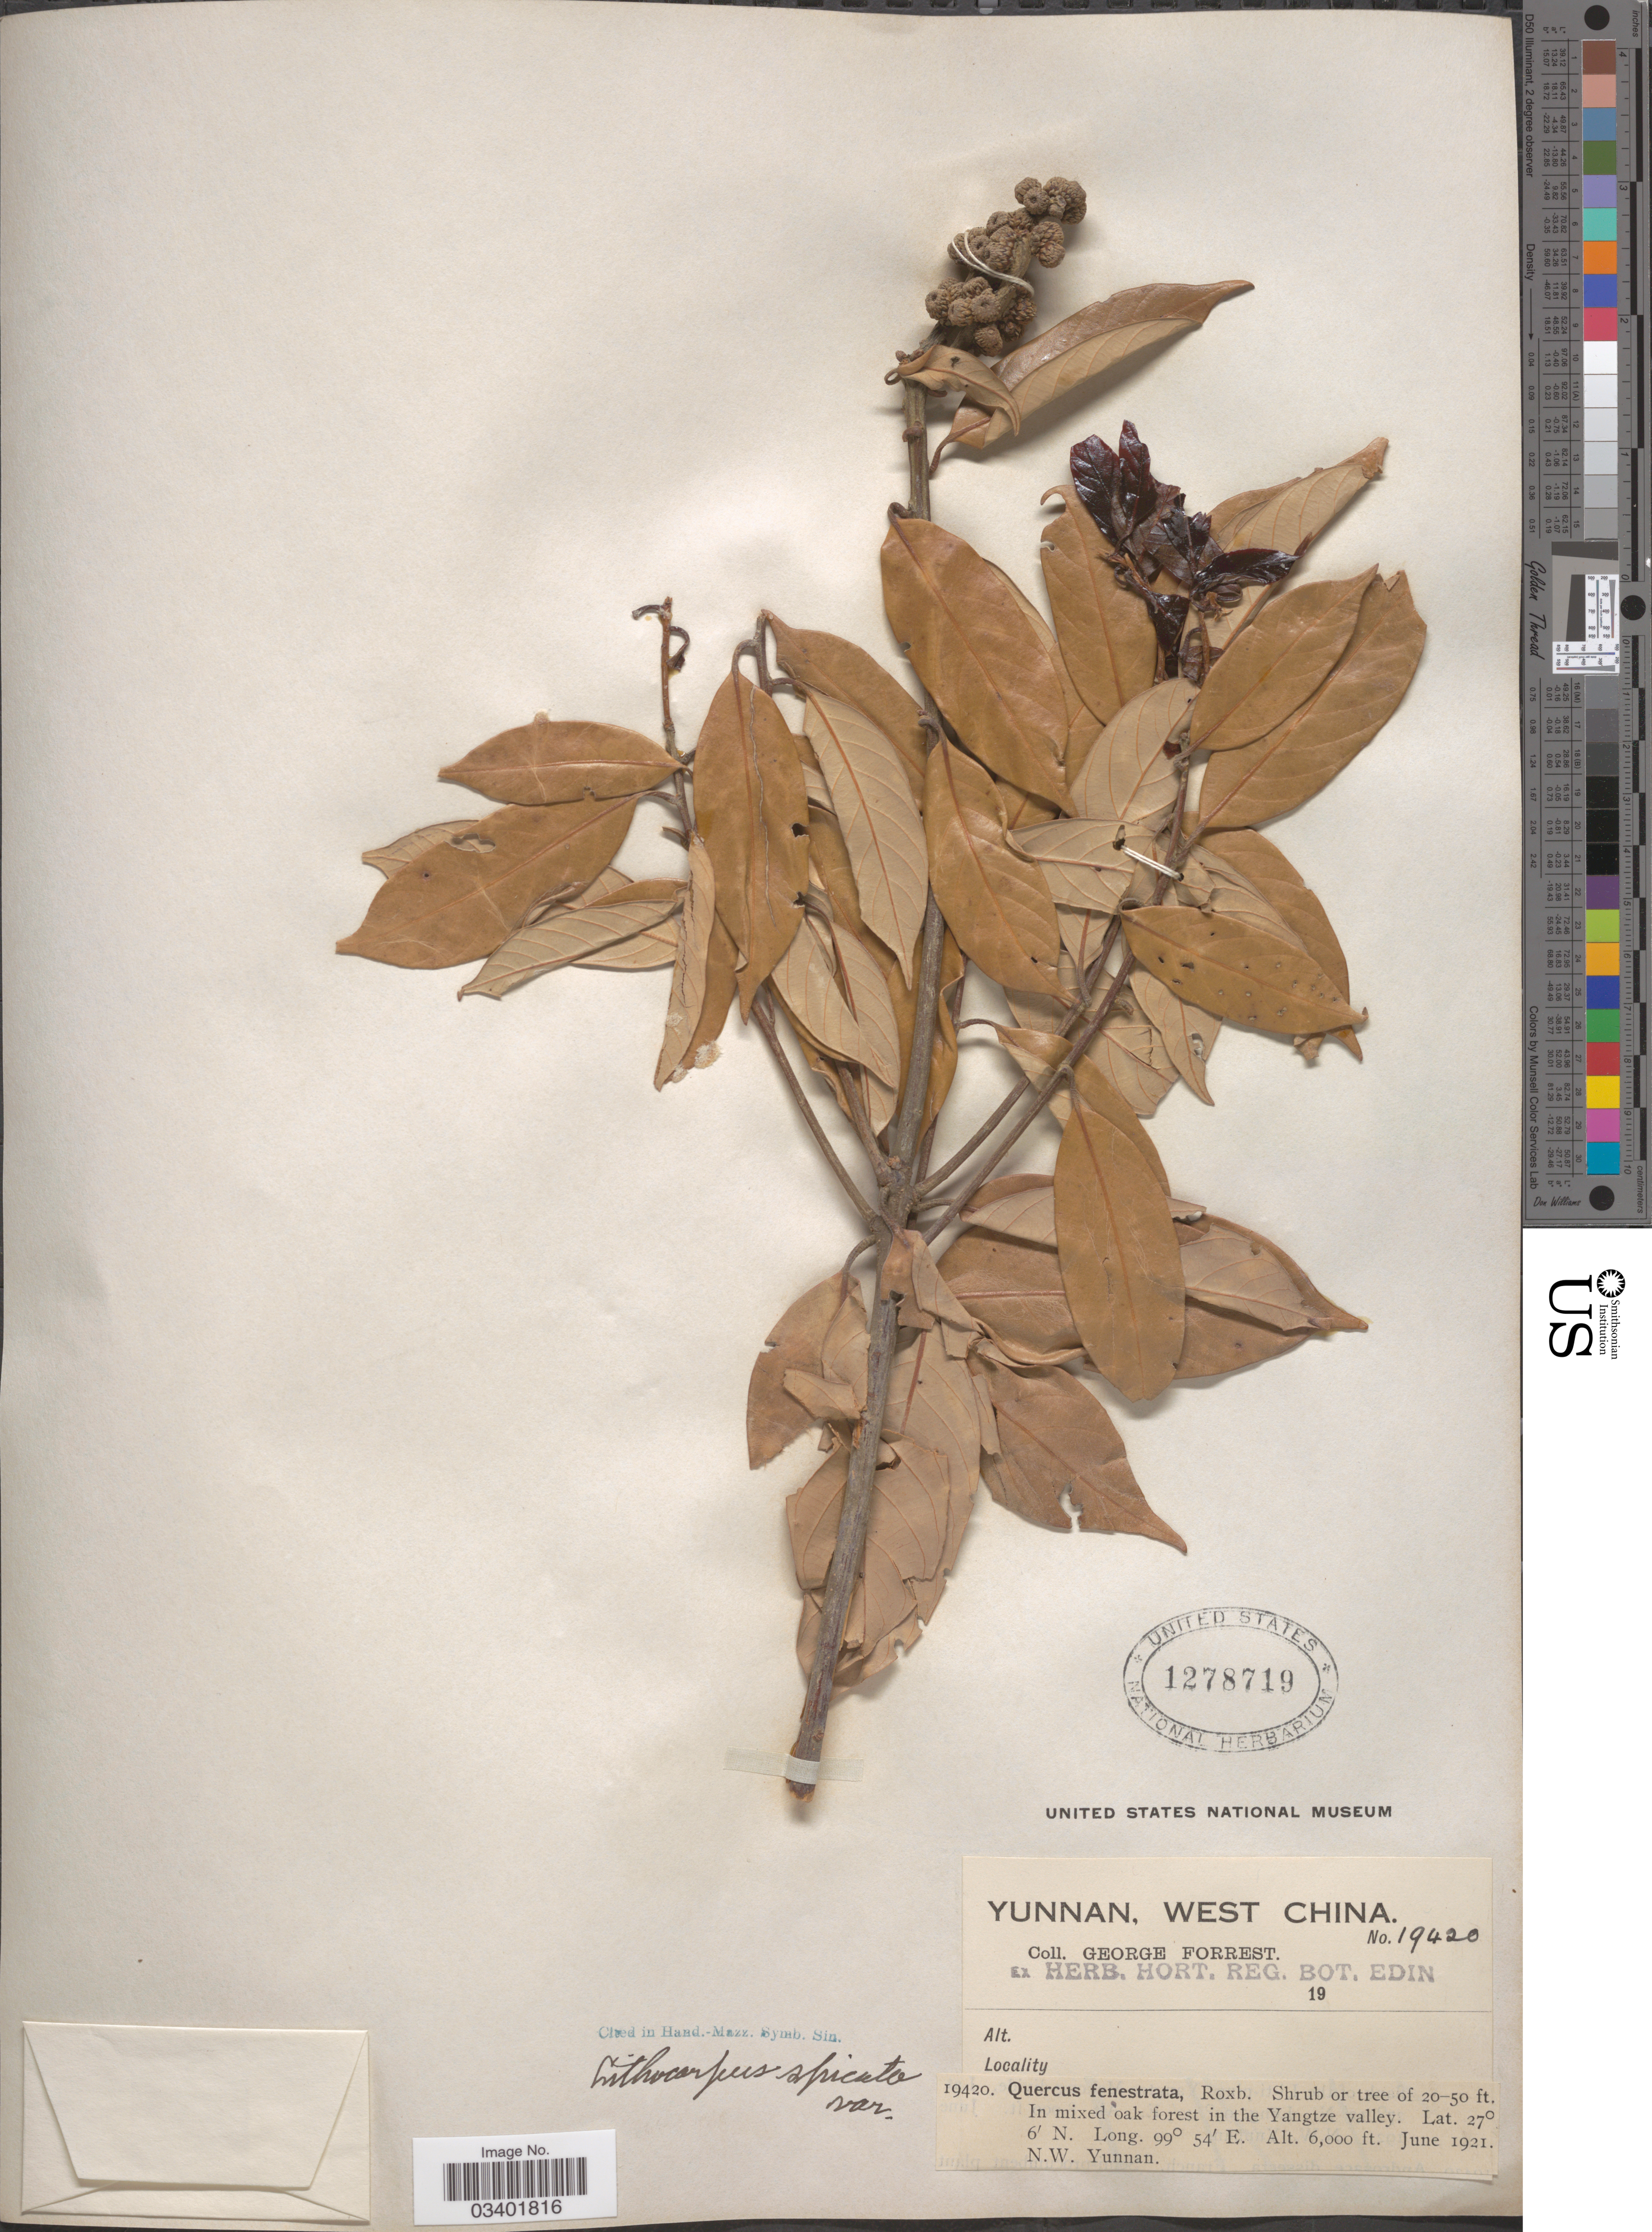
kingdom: Plantae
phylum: Tracheophyta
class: Magnoliopsida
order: Fagales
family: Fagaceae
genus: Lithocarpus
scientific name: Lithocarpus elegans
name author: (Blume) Hatus. ex Soepadmo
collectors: G. Forrest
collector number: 19420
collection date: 1921-06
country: China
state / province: Yunnan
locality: West China, In mixed oak forest in the Yangtze valley. N.W. Yunnan.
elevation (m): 1829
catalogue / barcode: US 1278719